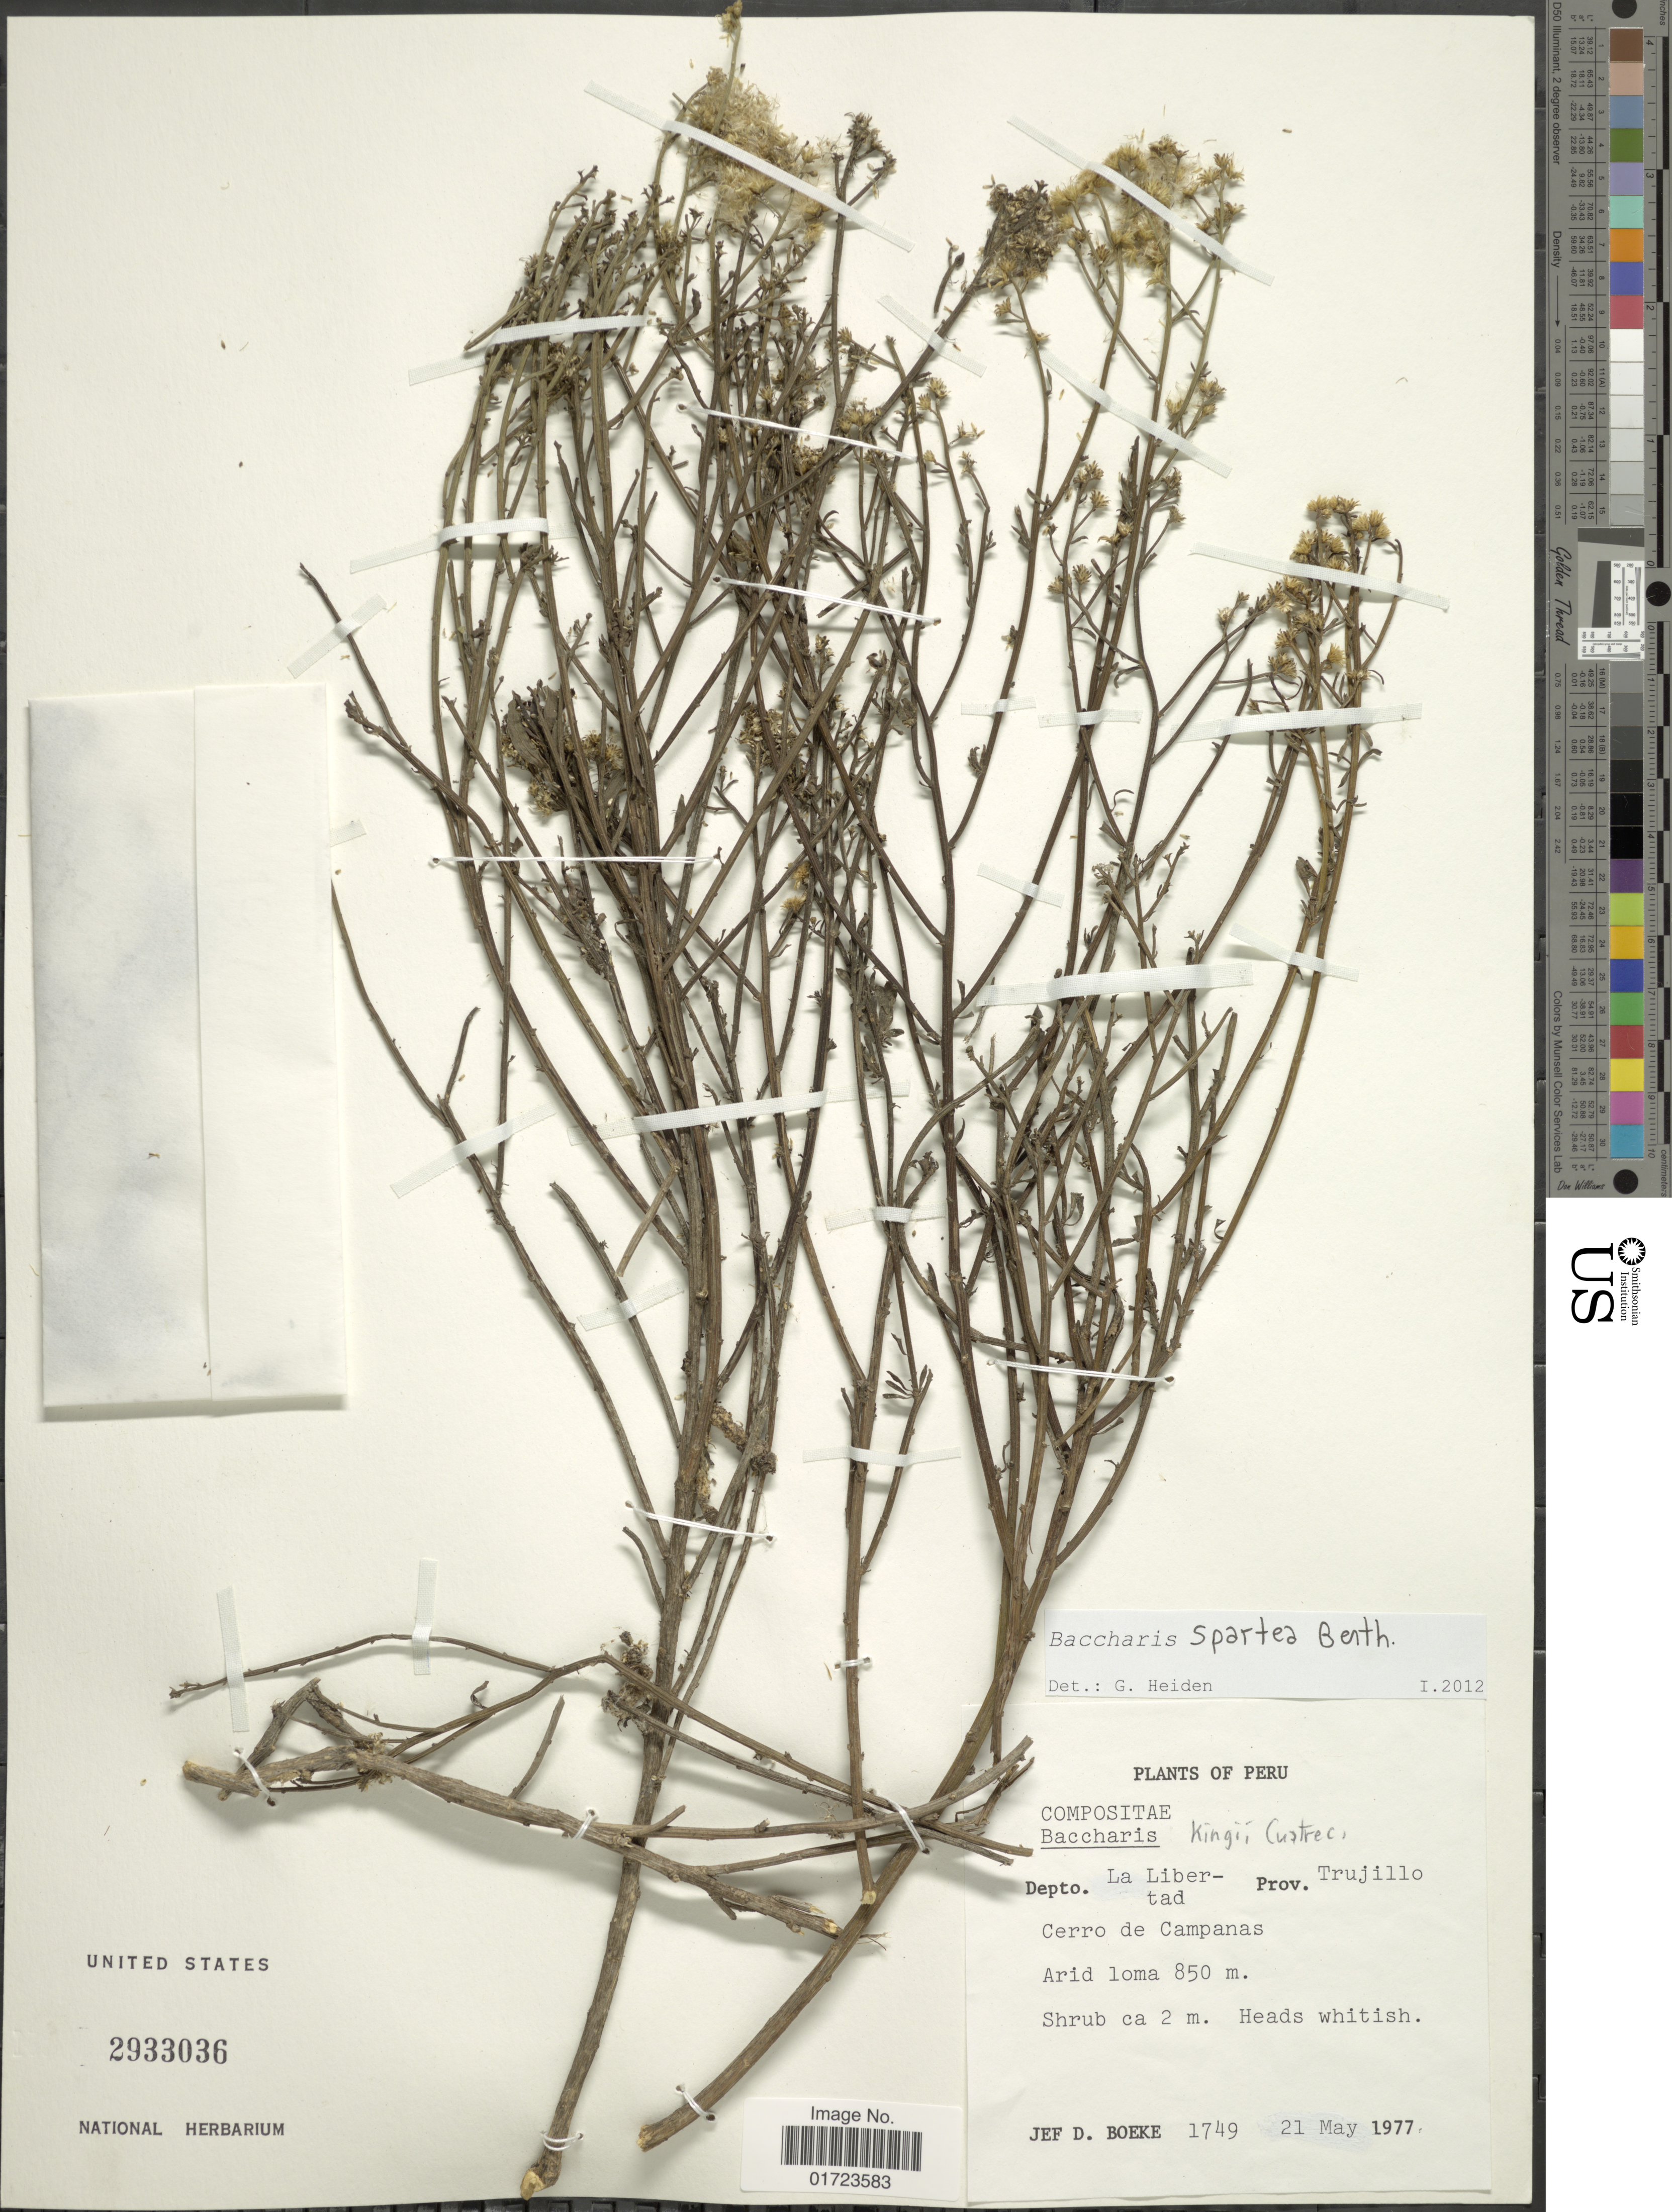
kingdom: Plantae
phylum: Tracheophyta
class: Magnoliopsida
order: Asterales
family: Asteraceae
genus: Baccharis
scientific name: Baccharis spartea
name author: Benth.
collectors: J. D. Boeke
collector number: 1749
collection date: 1977-05-21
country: Peru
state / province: La Libertad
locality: Depto. La Libertad, Prov. Trujillo. Cerrpo de Campanas.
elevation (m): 850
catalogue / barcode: US 2933036